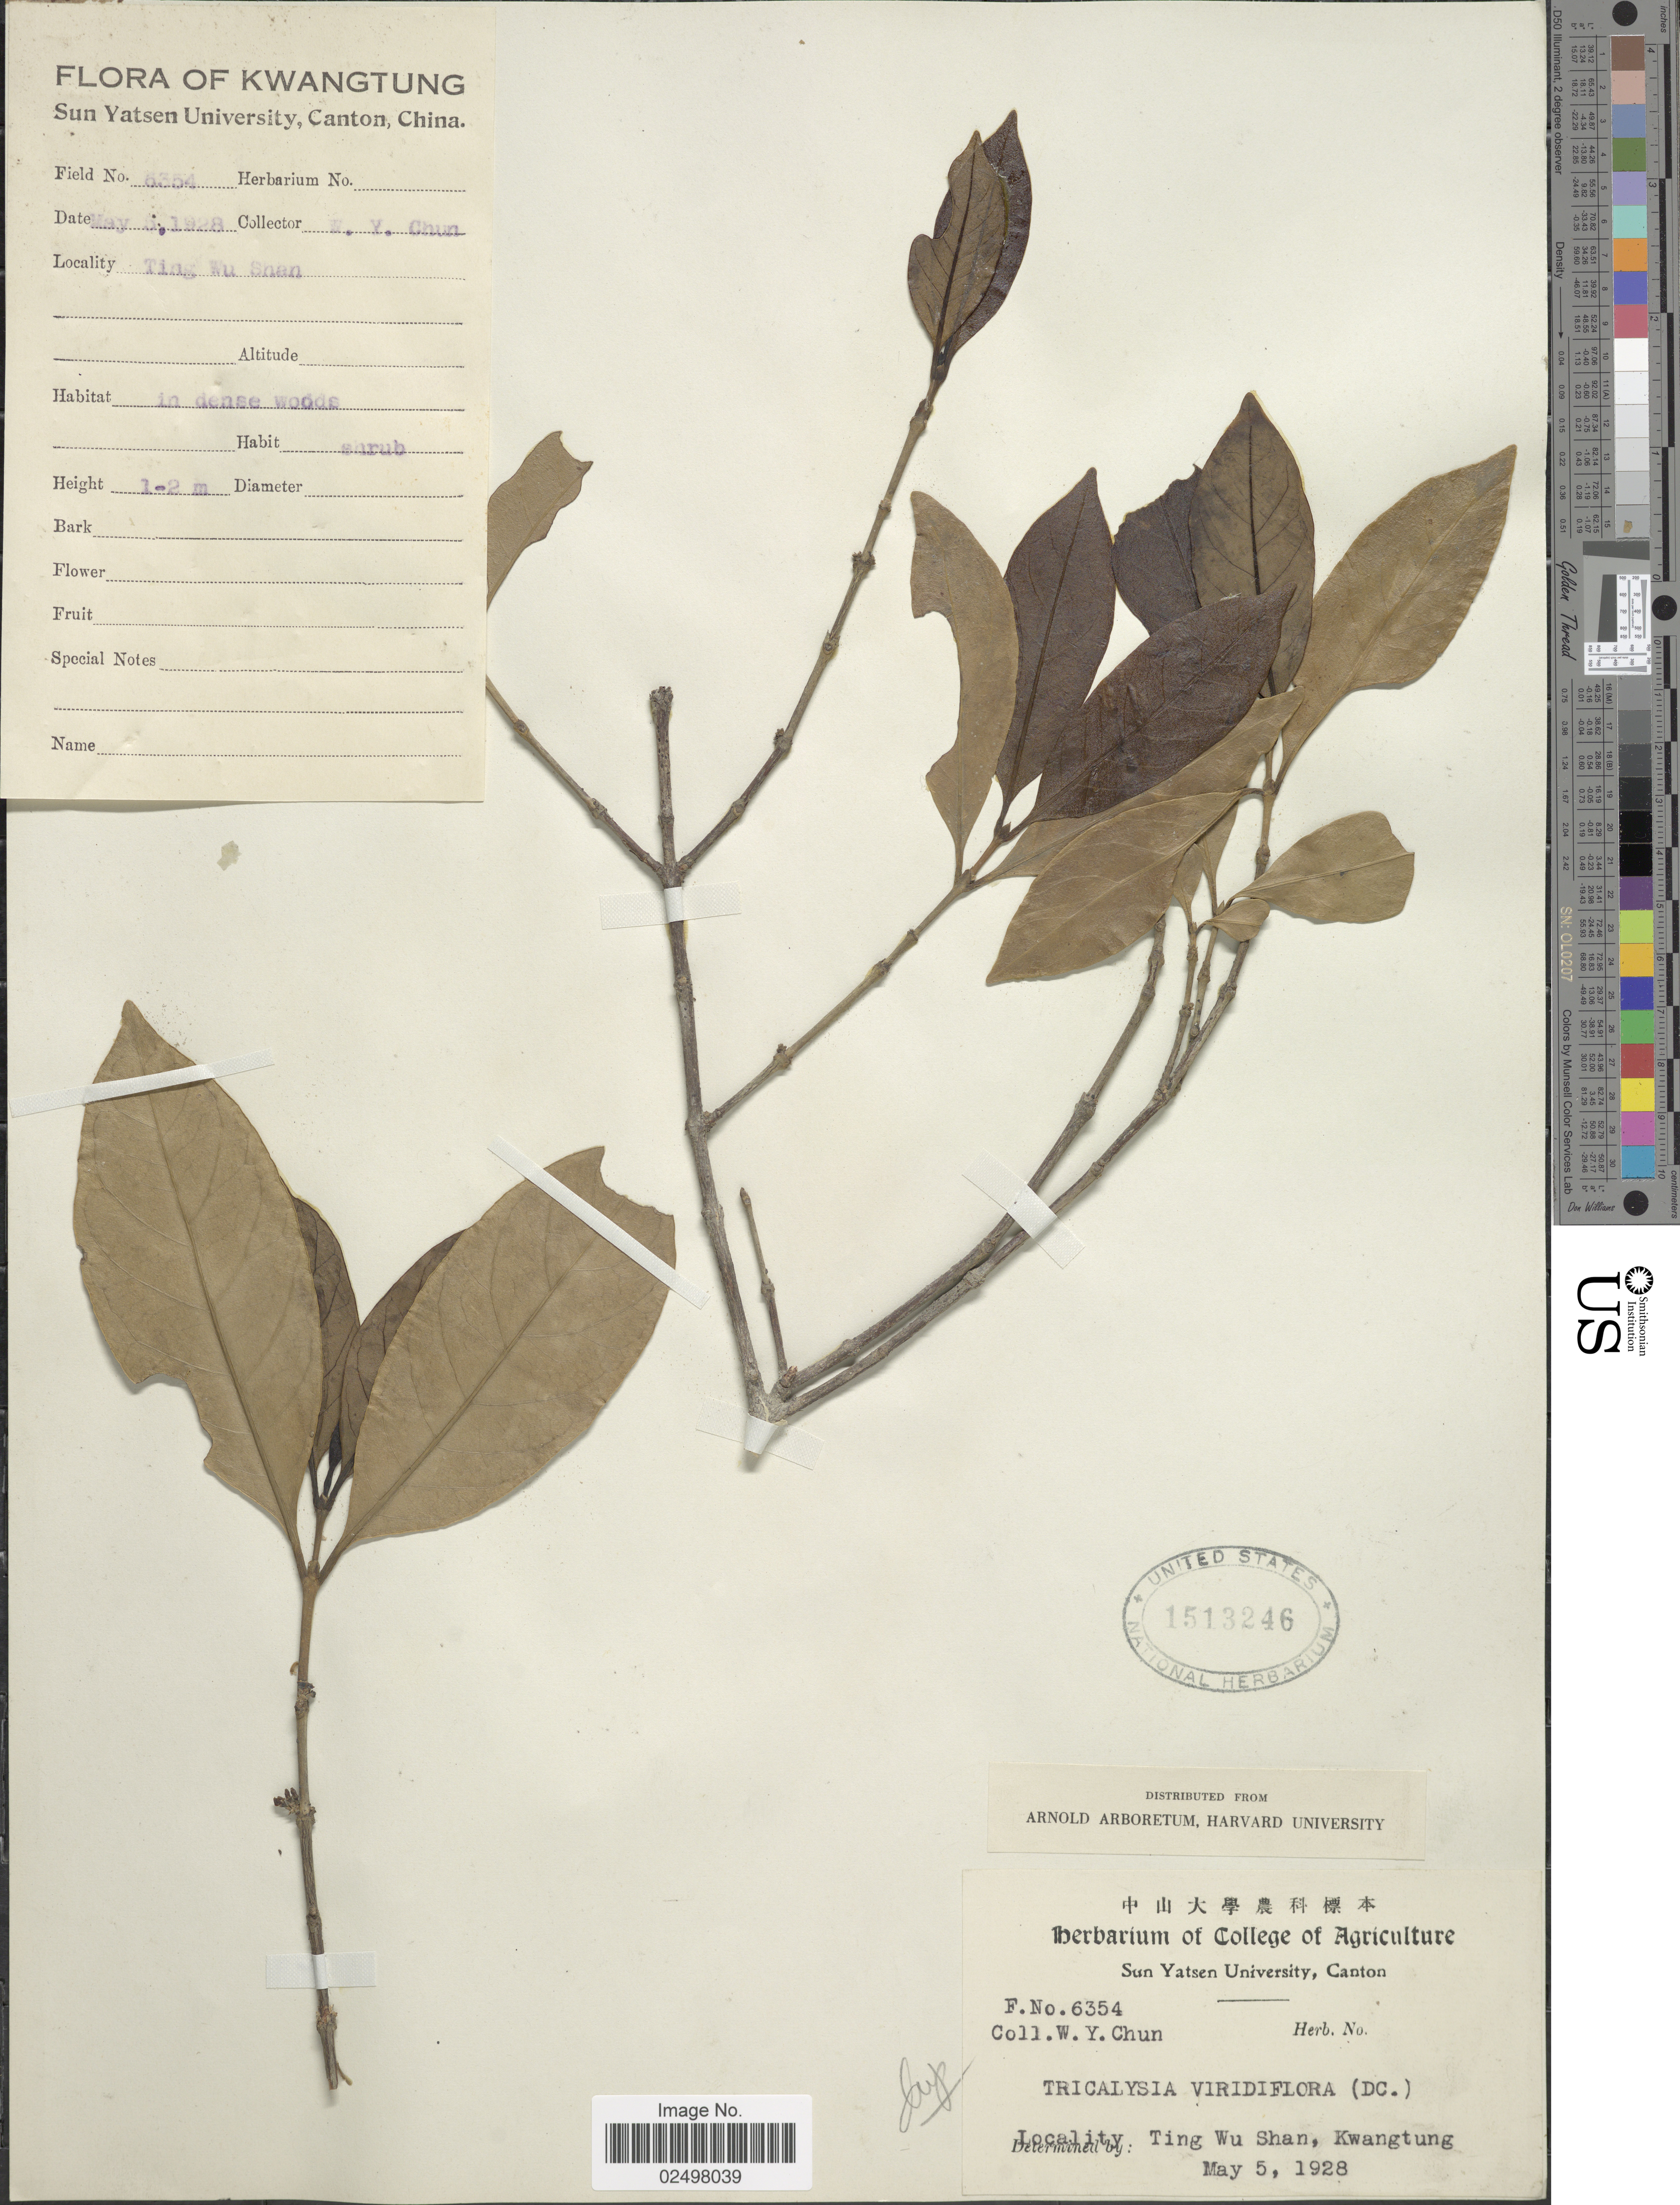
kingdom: Plantae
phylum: Tracheophyta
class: Magnoliopsida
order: Gentianales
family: Rubiaceae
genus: Tricalysia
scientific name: Tricalysia dubia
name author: (Lindl.) Ohwi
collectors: W. Y. Chun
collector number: F6354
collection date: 1928-05-05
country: China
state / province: Guangdong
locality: Ting Wu Shan, Kwangtung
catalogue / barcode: US 1513246